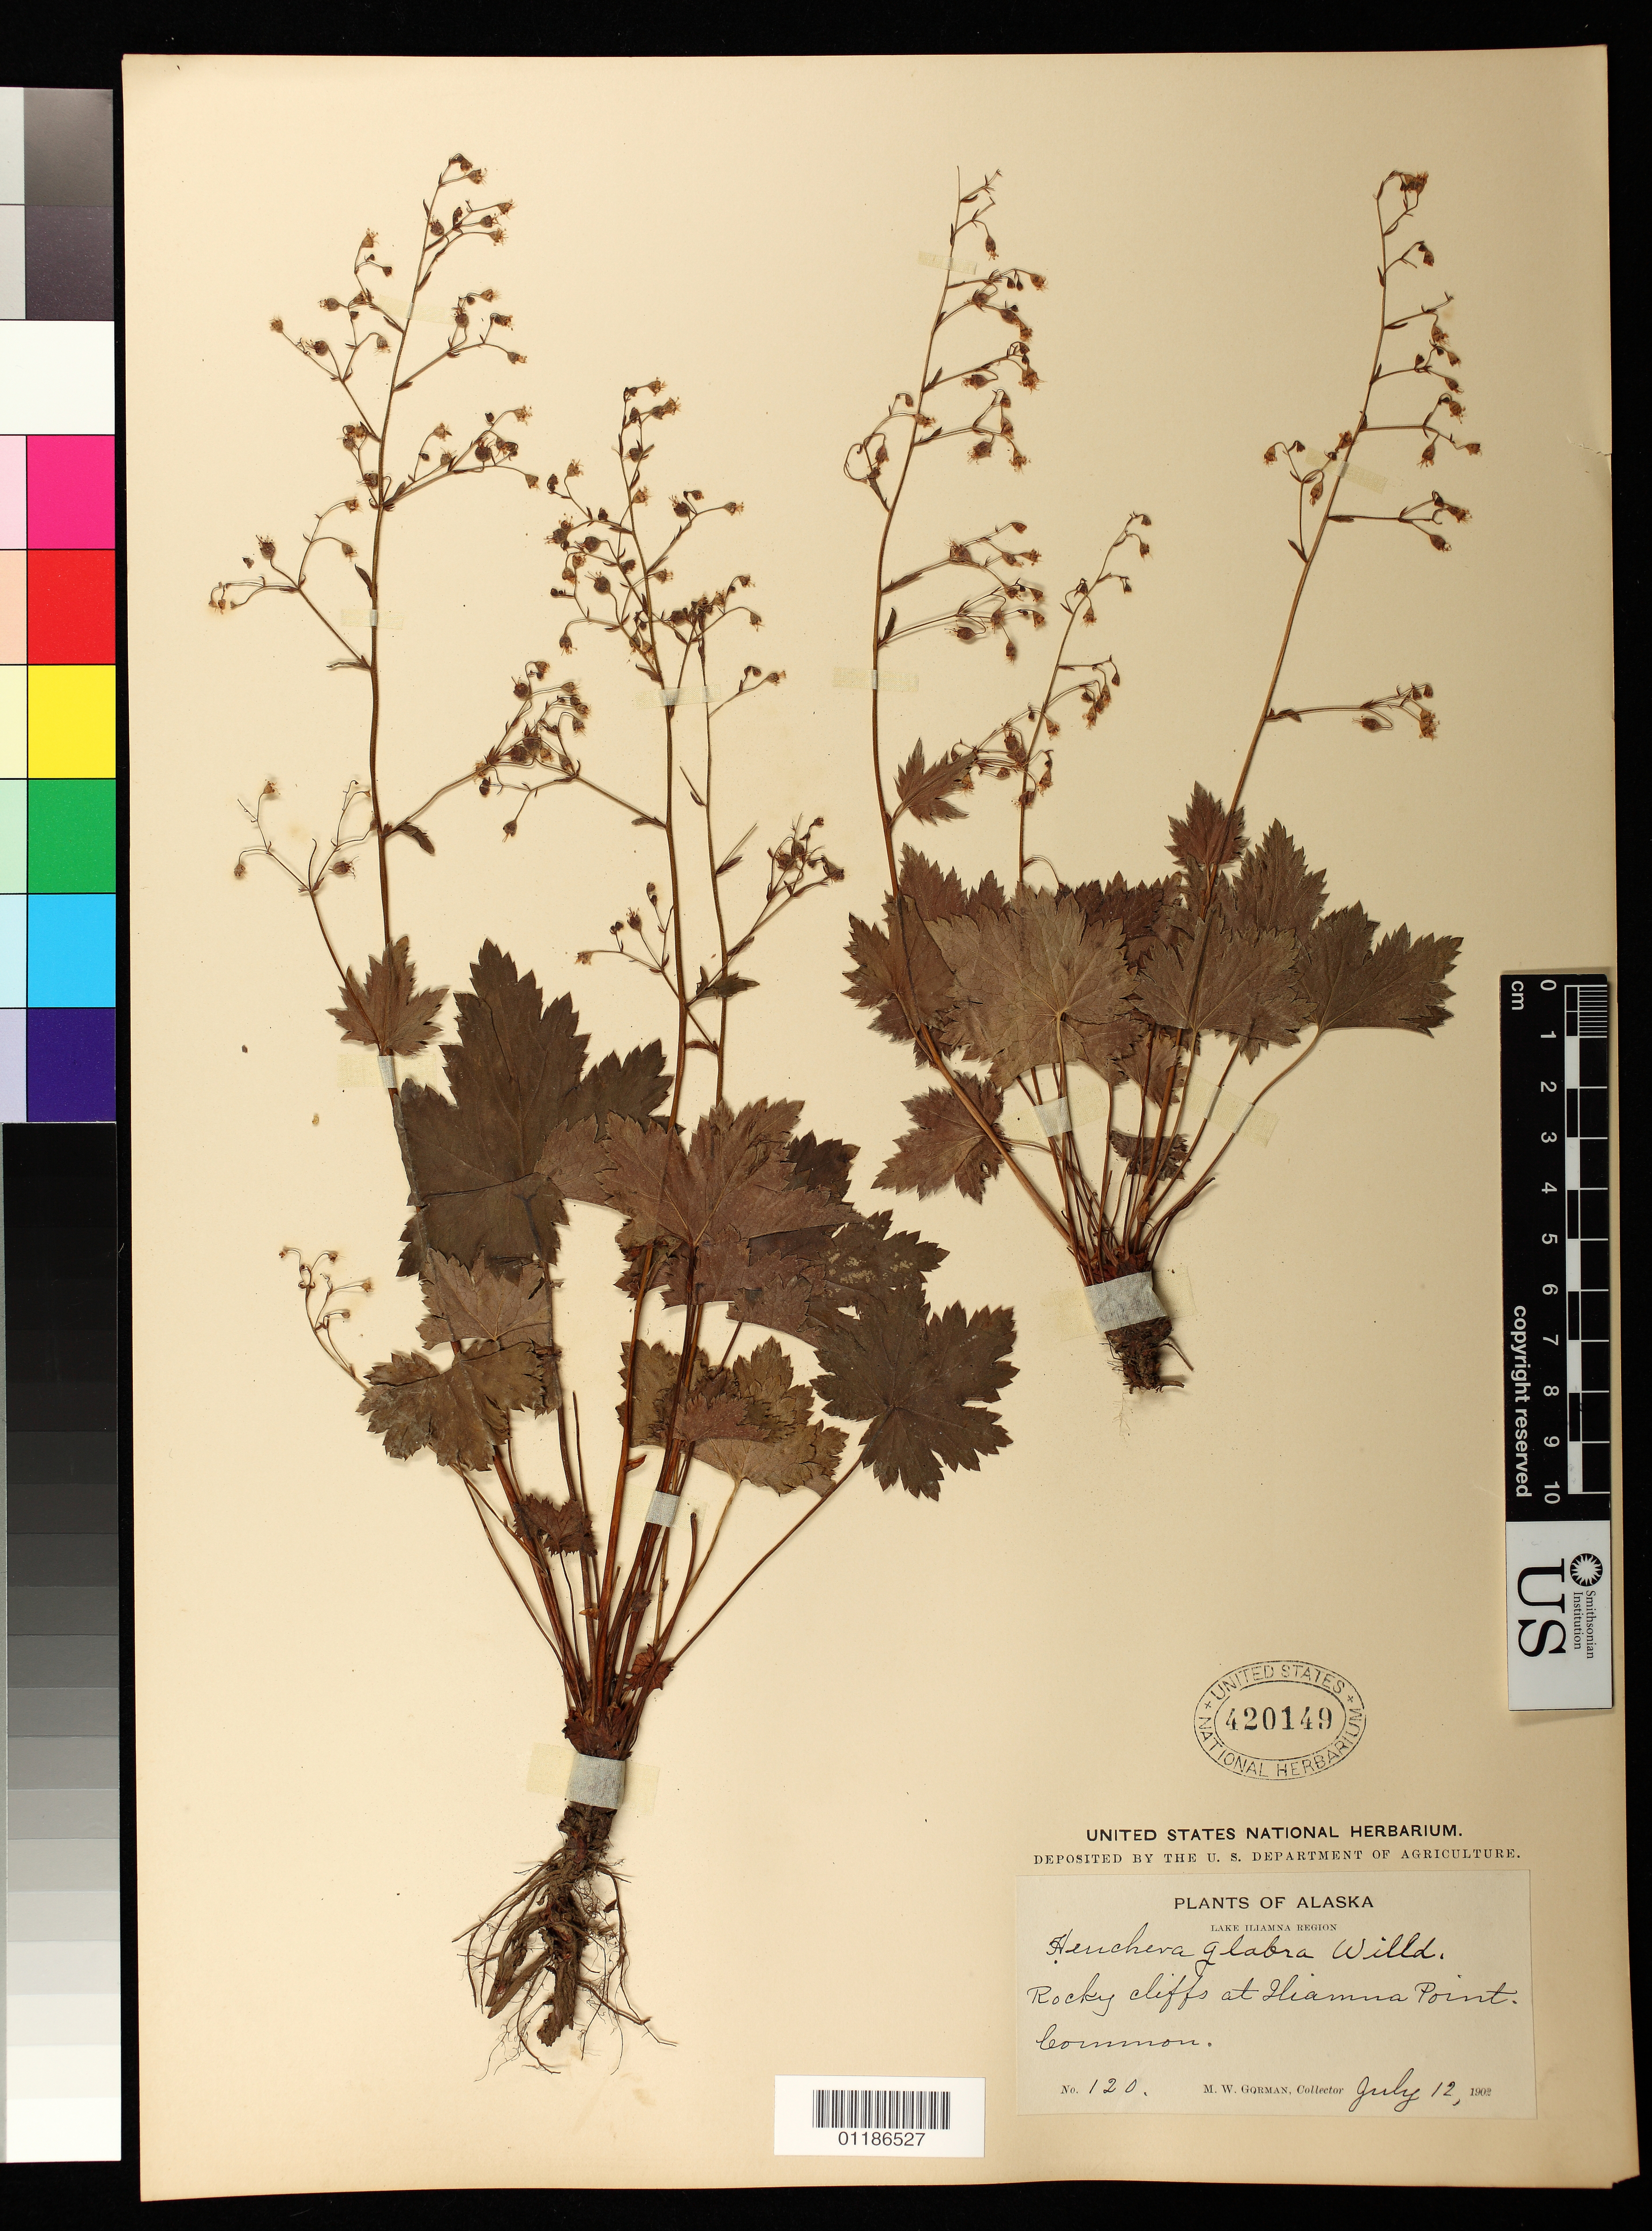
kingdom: Plantae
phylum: Tracheophyta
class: Magnoliopsida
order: Saxifragales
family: Saxifragaceae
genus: Heuchera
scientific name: Heuchera glabra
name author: Willd. ex Roem. & Schult.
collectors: M. W. Gorman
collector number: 120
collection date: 1902-07-12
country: United States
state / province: Alaska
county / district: Lake and Peninsula Borough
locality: Rocky cliffs at Iliamna Point.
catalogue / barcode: US 420149